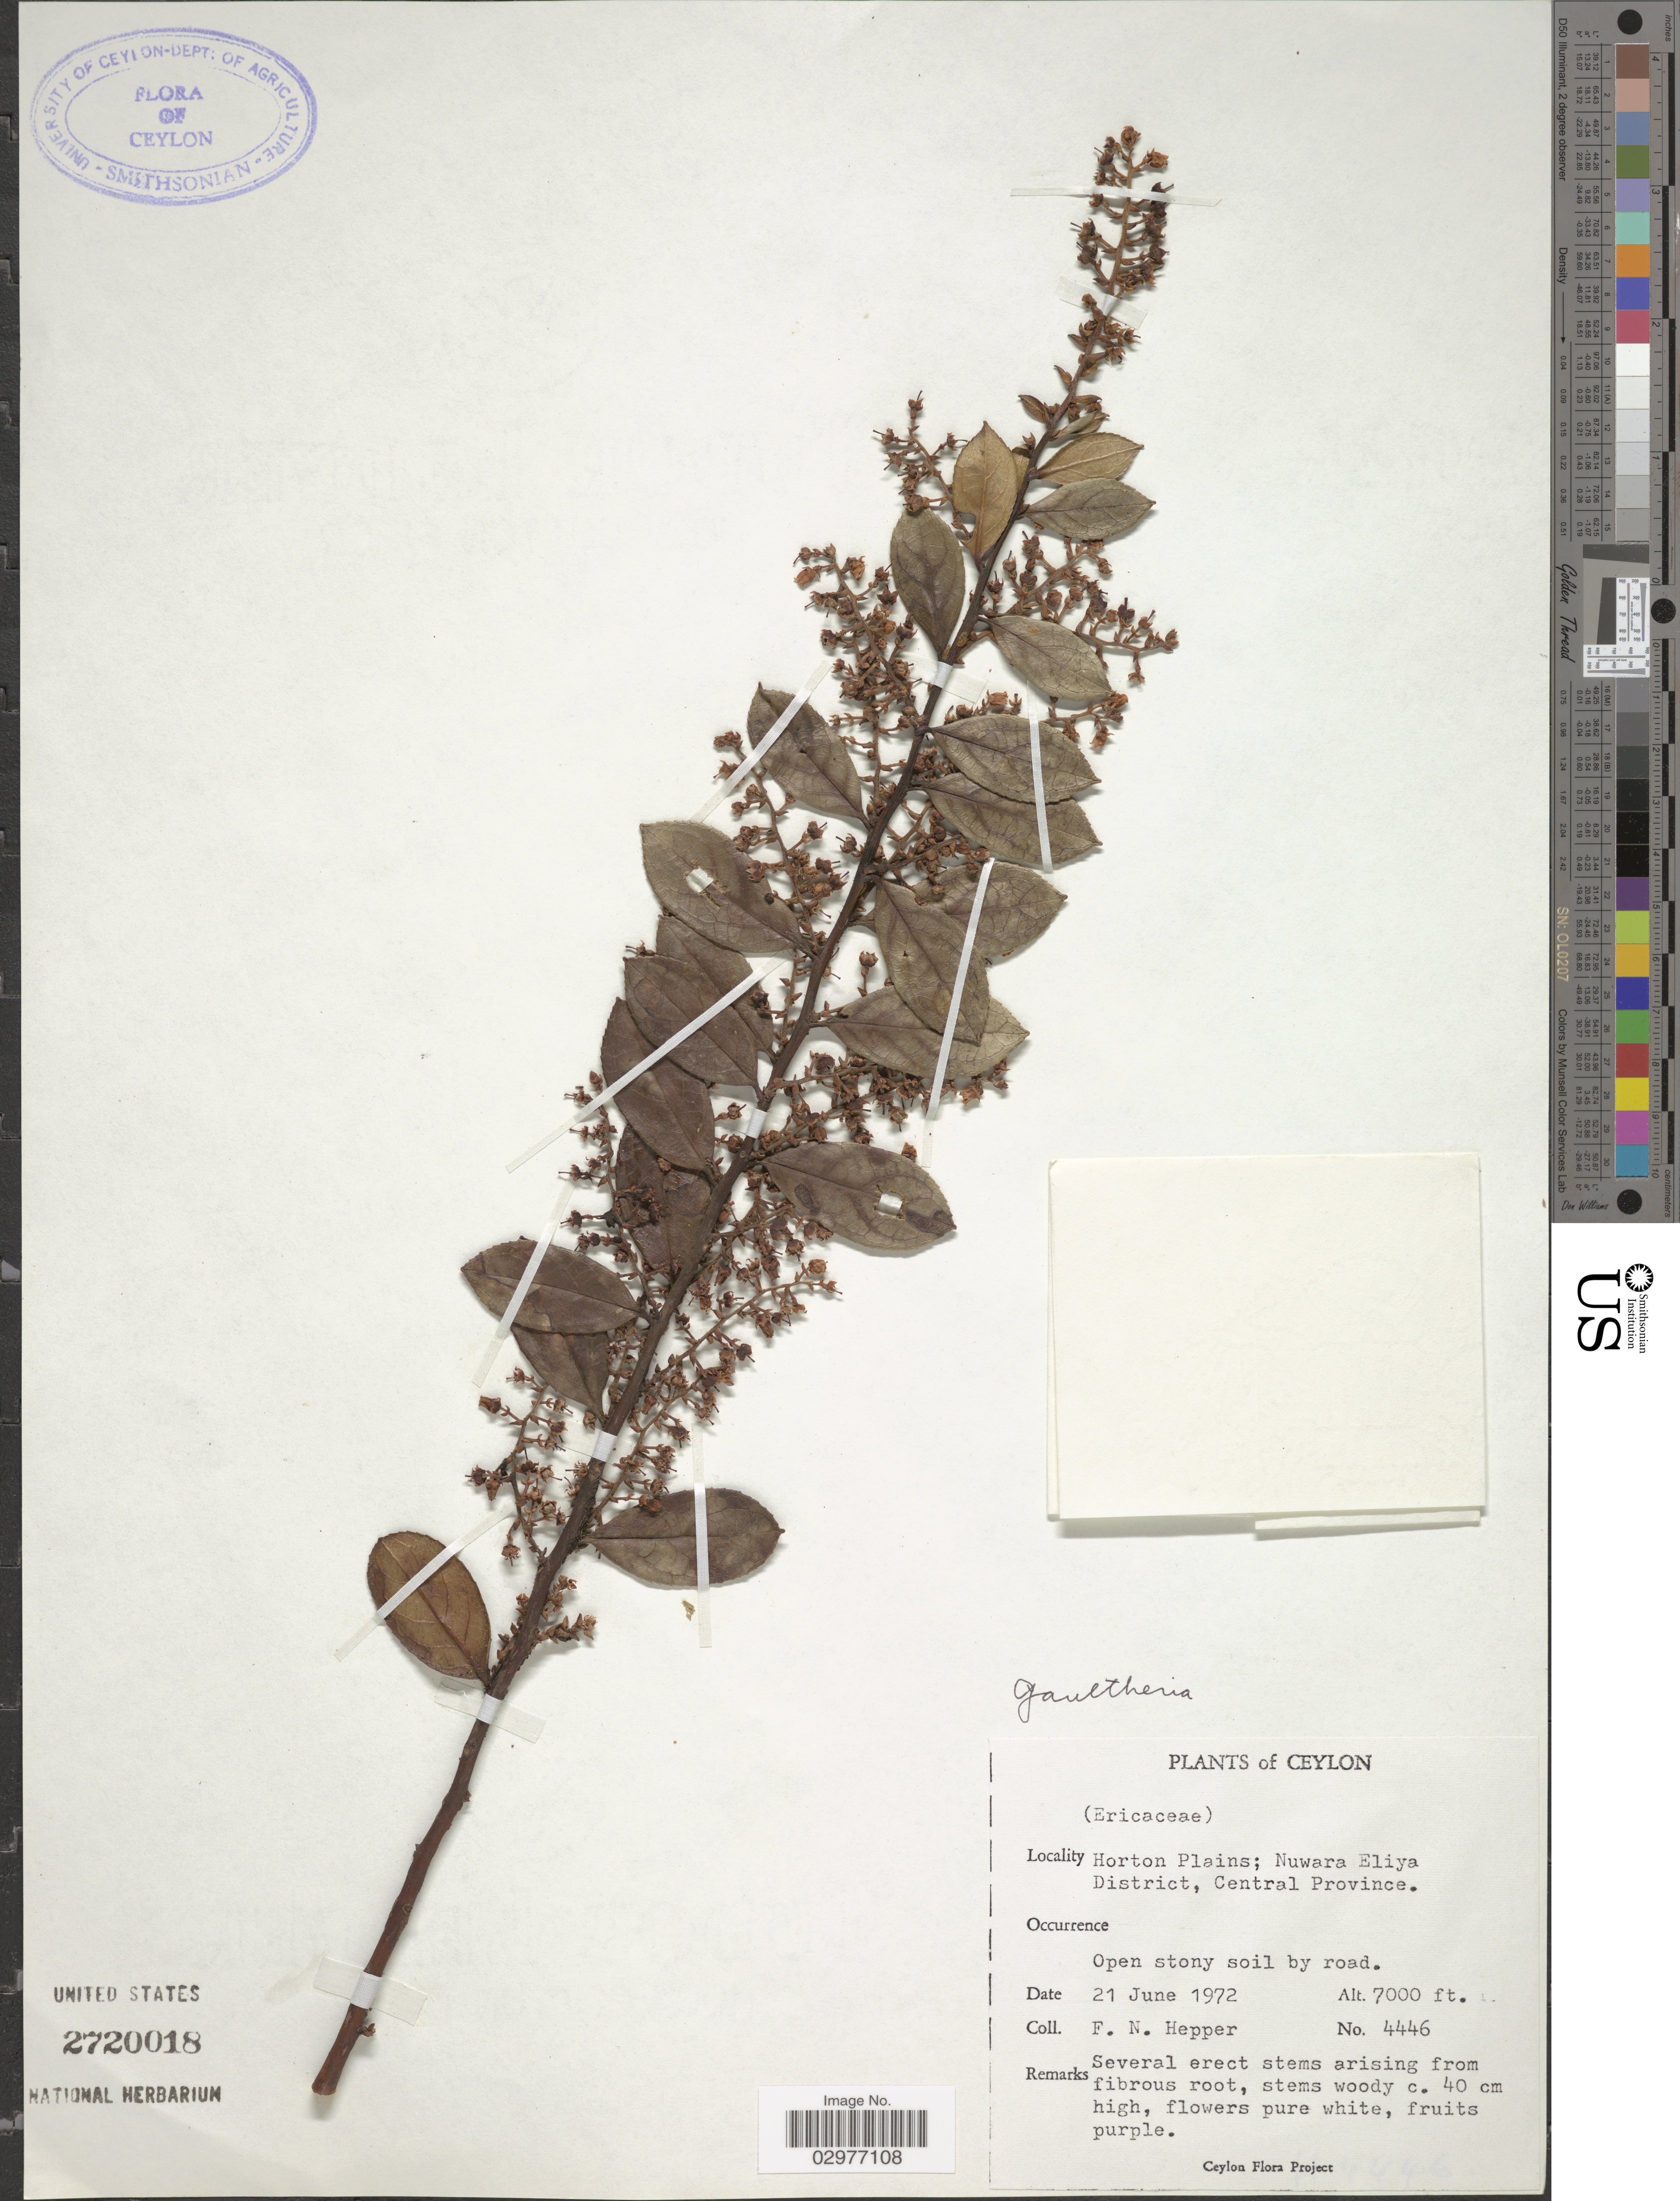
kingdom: Plantae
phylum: Tracheophyta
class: Magnoliopsida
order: Ericales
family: Ericaceae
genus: Gaultheria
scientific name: Gaultheria leschenaultii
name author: DC.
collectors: F. Hepper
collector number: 4446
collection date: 1972-06-21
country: Sri Lanka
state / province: Central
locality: Ceylon. Horton Plains; Nuwara Eliya District.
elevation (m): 2134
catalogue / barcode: US 2720018